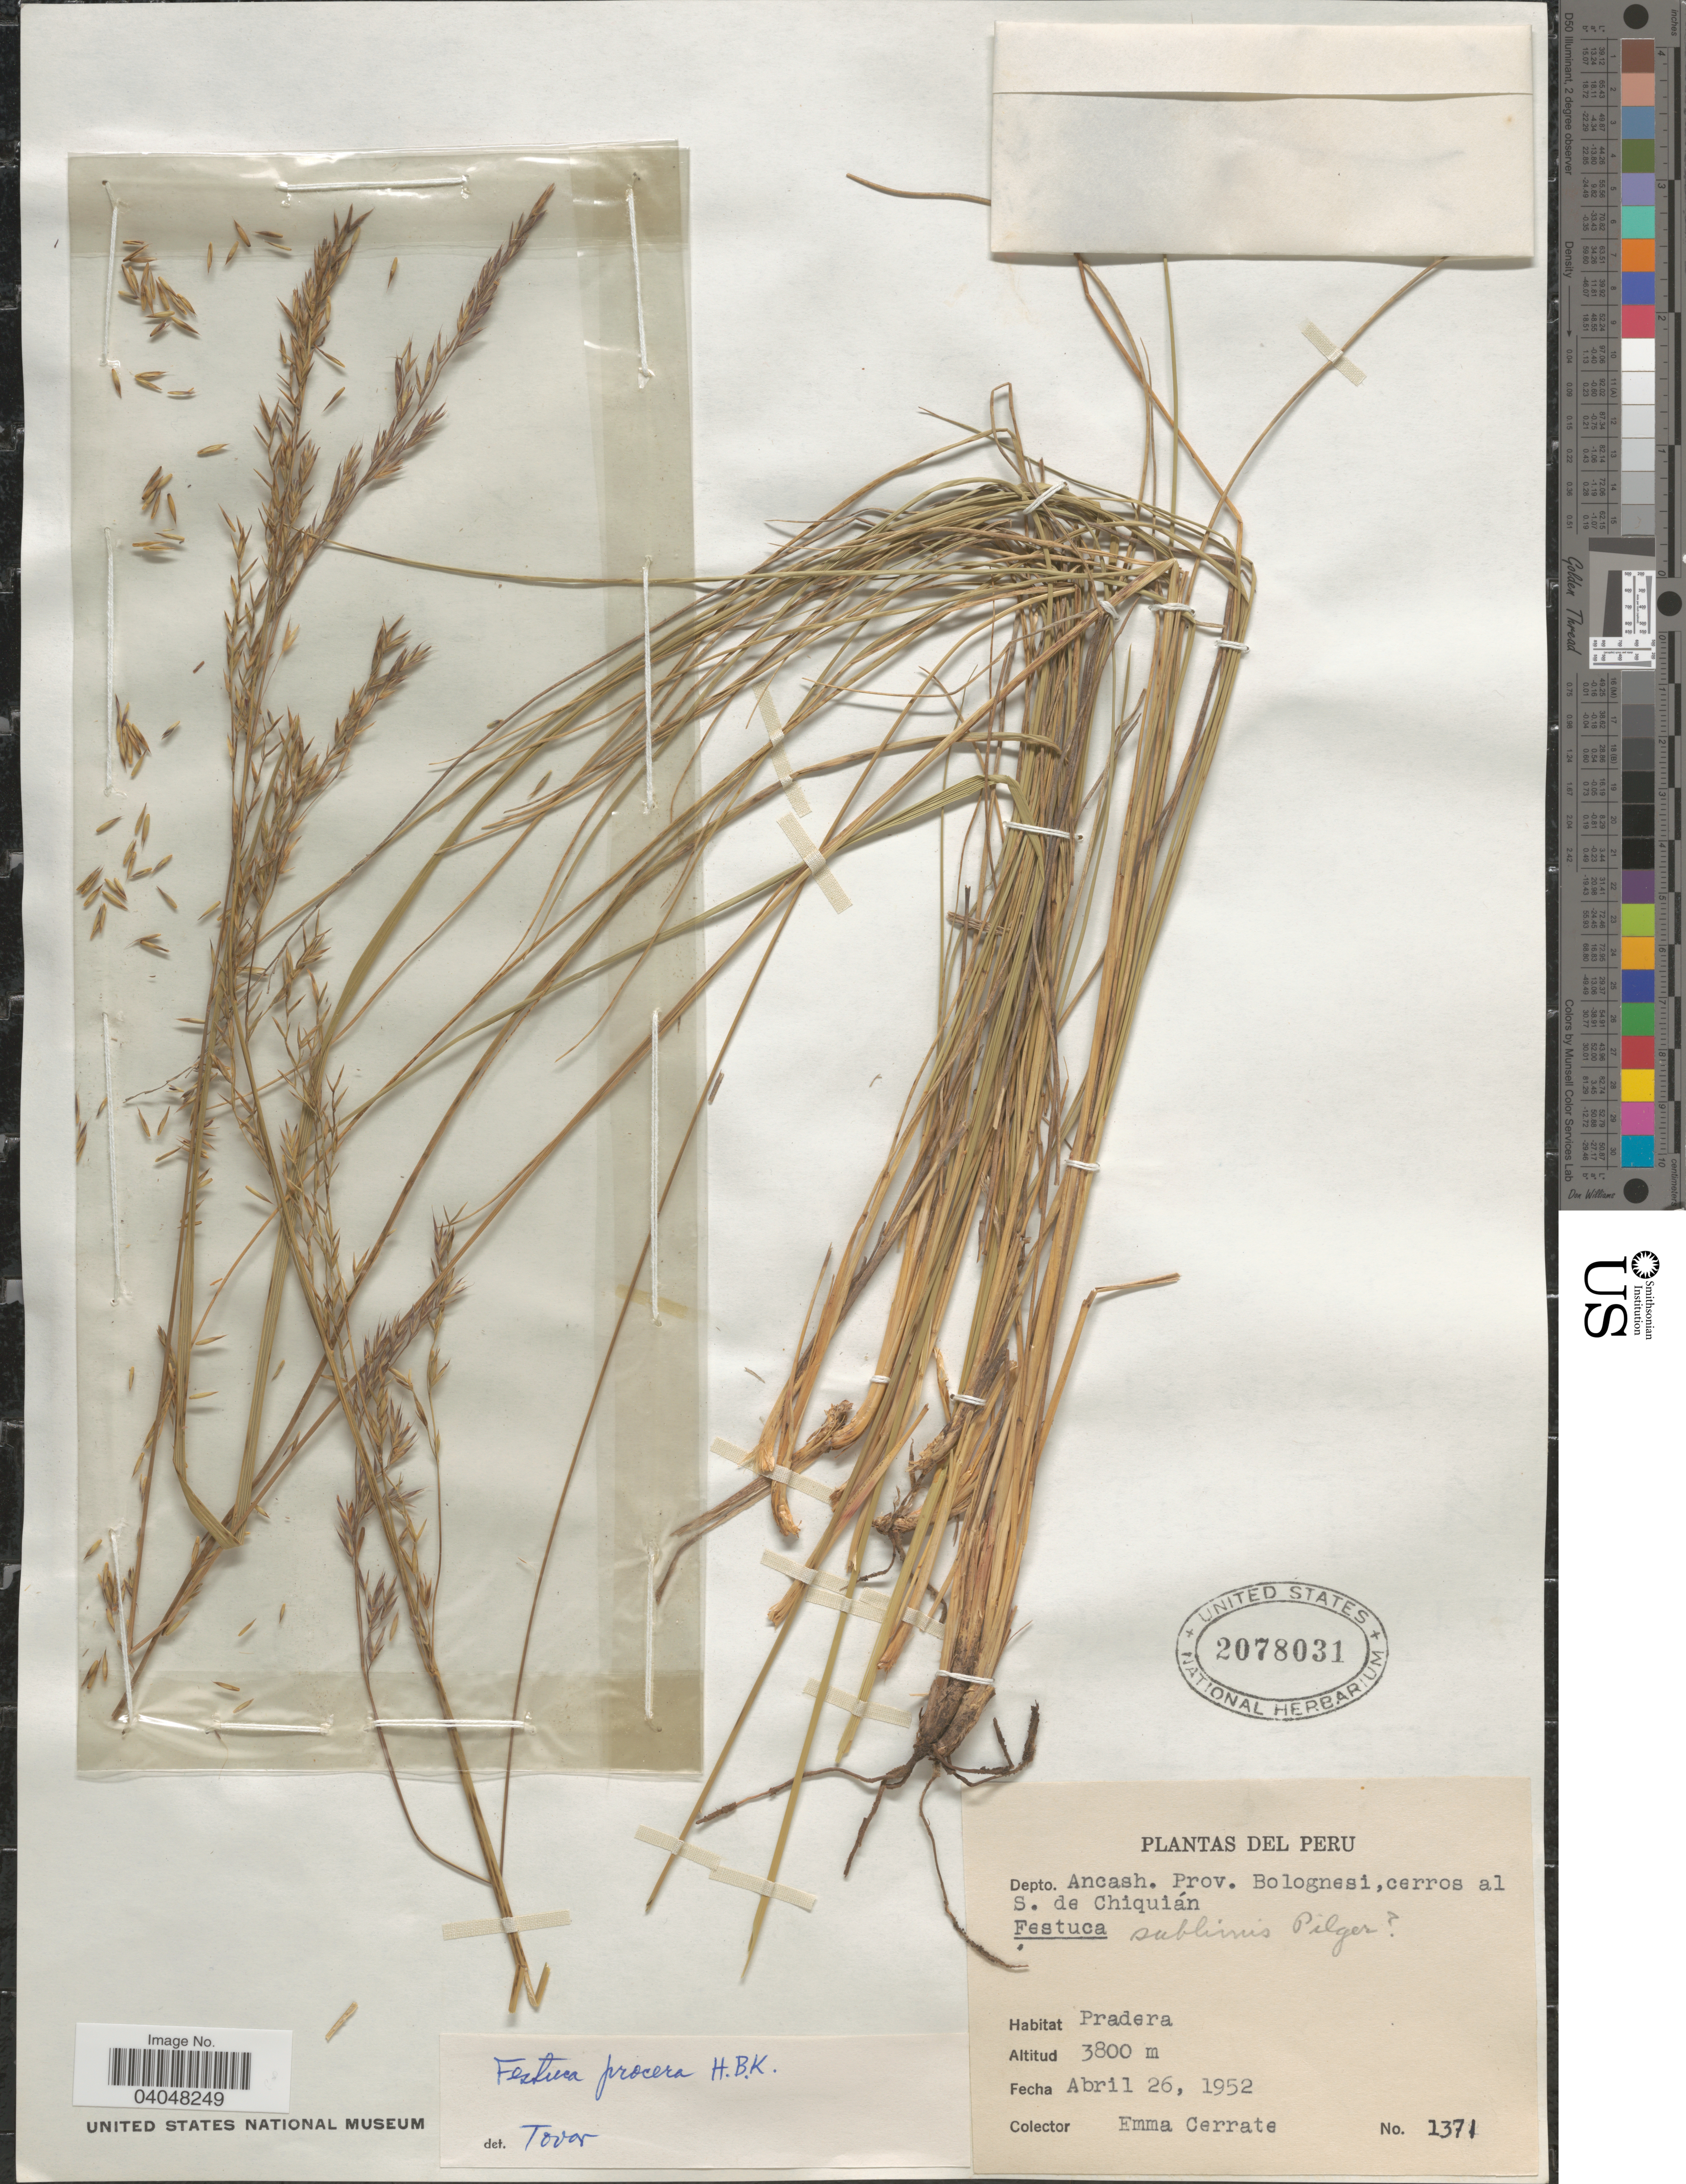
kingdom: Plantae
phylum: Tracheophyta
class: Liliopsida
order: Poales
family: Poaceae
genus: Festuca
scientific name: Festuca procera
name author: Kunth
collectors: E. Cerrate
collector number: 1371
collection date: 1952-04-26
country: Peru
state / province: Ancash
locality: Depto. Ancash. Prov. Bolognesi, cerros al S. de Chiquián.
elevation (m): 3800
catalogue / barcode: US 2078031